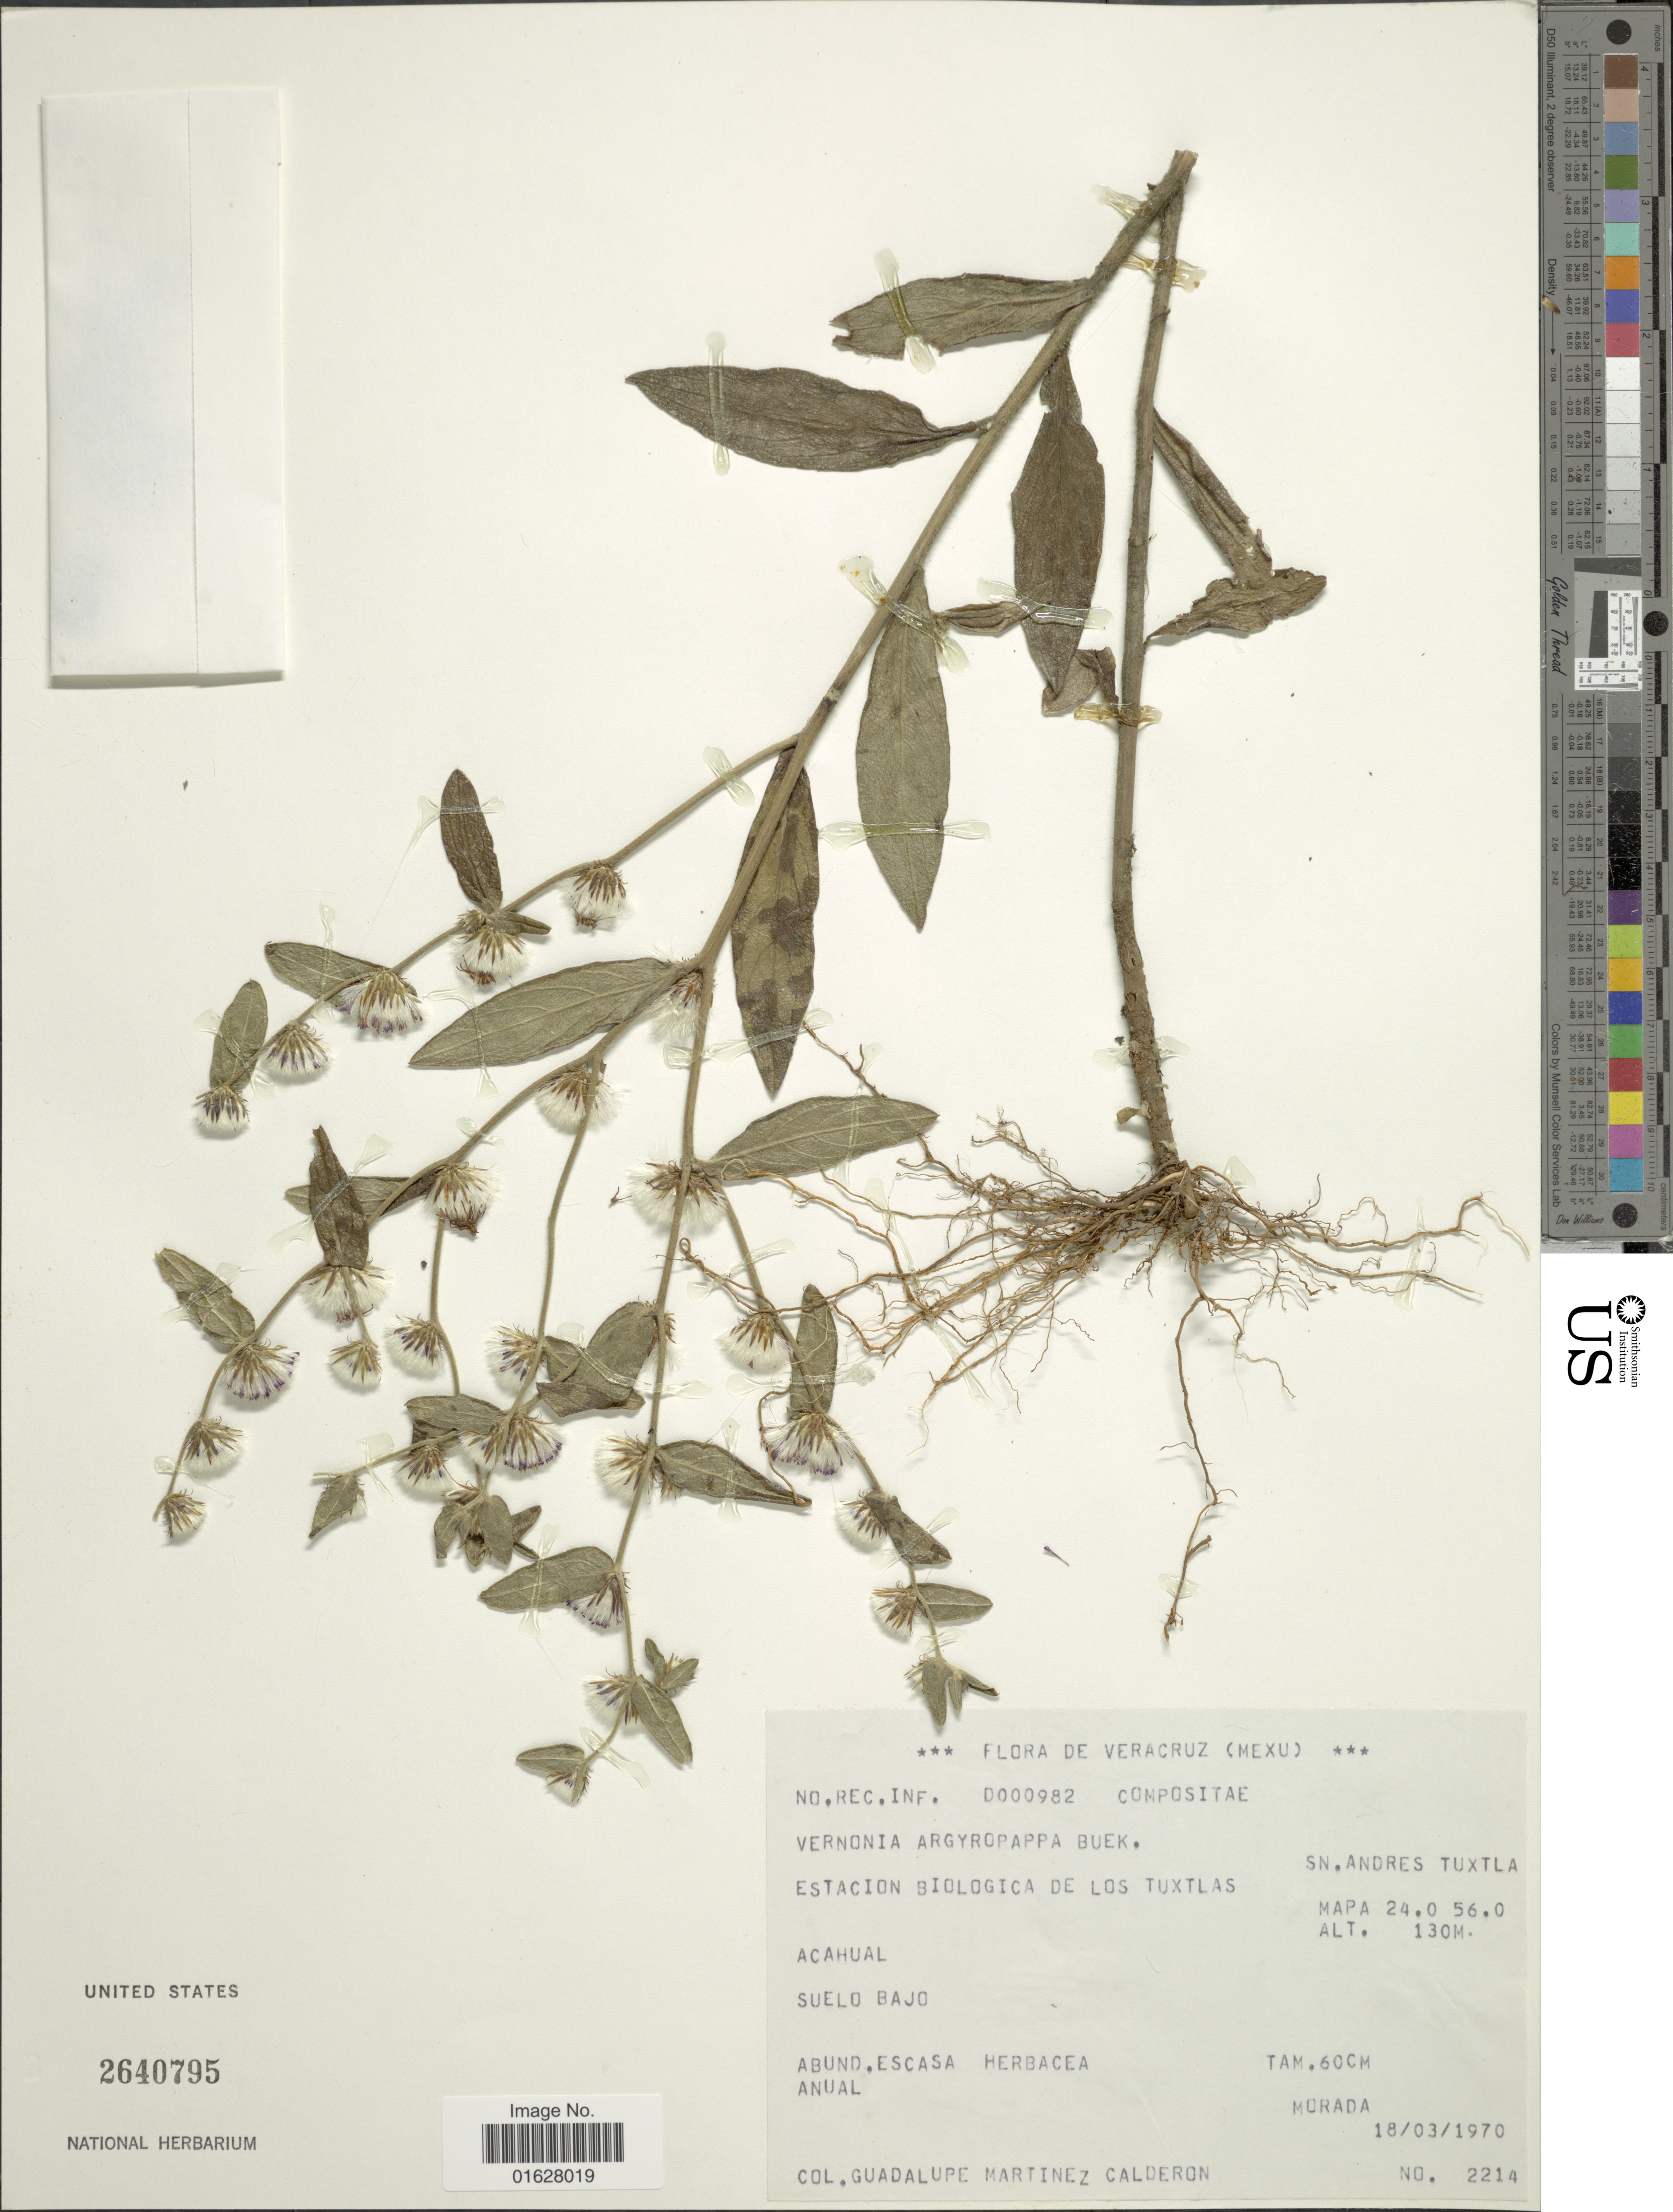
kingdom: Plantae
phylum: Tracheophyta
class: Magnoliopsida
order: Asterales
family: Asteraceae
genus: Lepidaploa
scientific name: Lepidaploa salzmannii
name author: (DC.) H. Rob.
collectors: G. Martinez-C.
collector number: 2214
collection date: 1970-03-18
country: Mexico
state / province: Veracruz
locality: Veracruz. Estacion Biologica de Los Tuxtlas. Acahual. Suelo Bajo. Abund. Escasa Herbacea. Anual. Morada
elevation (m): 130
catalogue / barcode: US 2640795